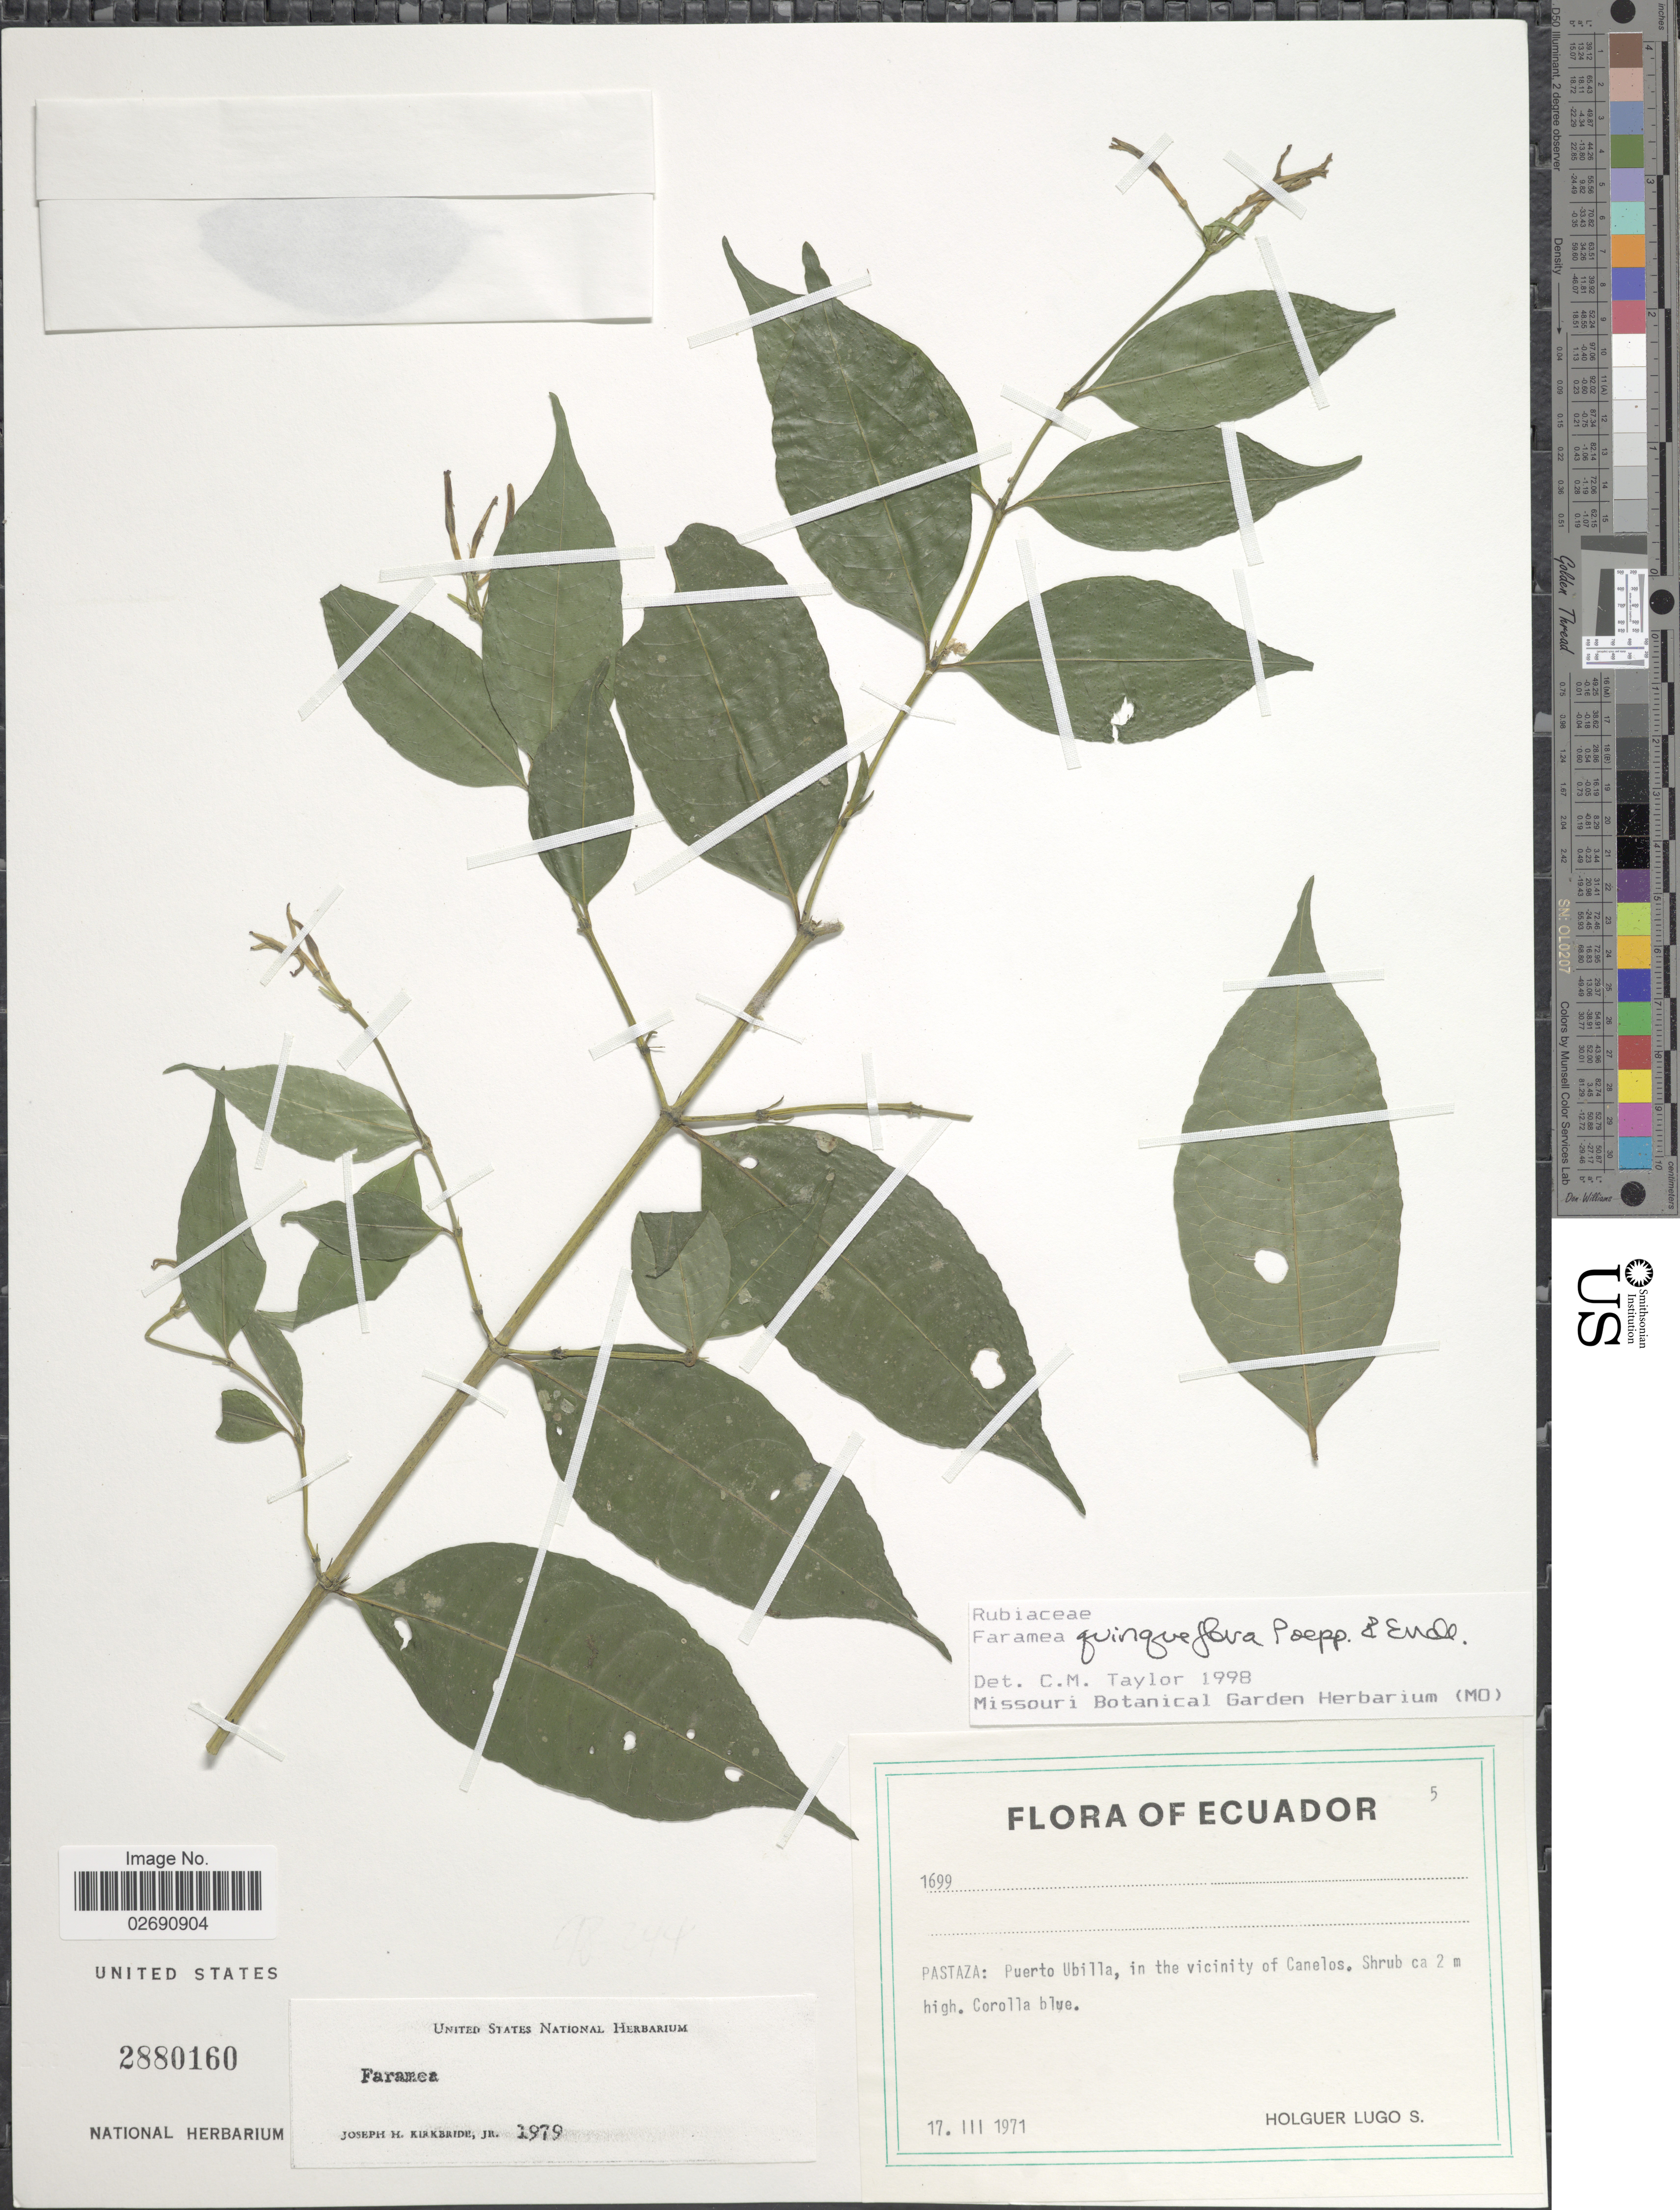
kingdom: Plantae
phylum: Tracheophyta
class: Magnoliopsida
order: Gentianales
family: Rubiaceae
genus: Faramea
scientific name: Faramea quinqueflora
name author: Poepp. & Endl.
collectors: H. Lugo S.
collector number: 1699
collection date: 1971-03-17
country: Ecuador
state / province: Pastaza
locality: Puerto Ubilla, in the vicinity of Canelos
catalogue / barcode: US 2880160